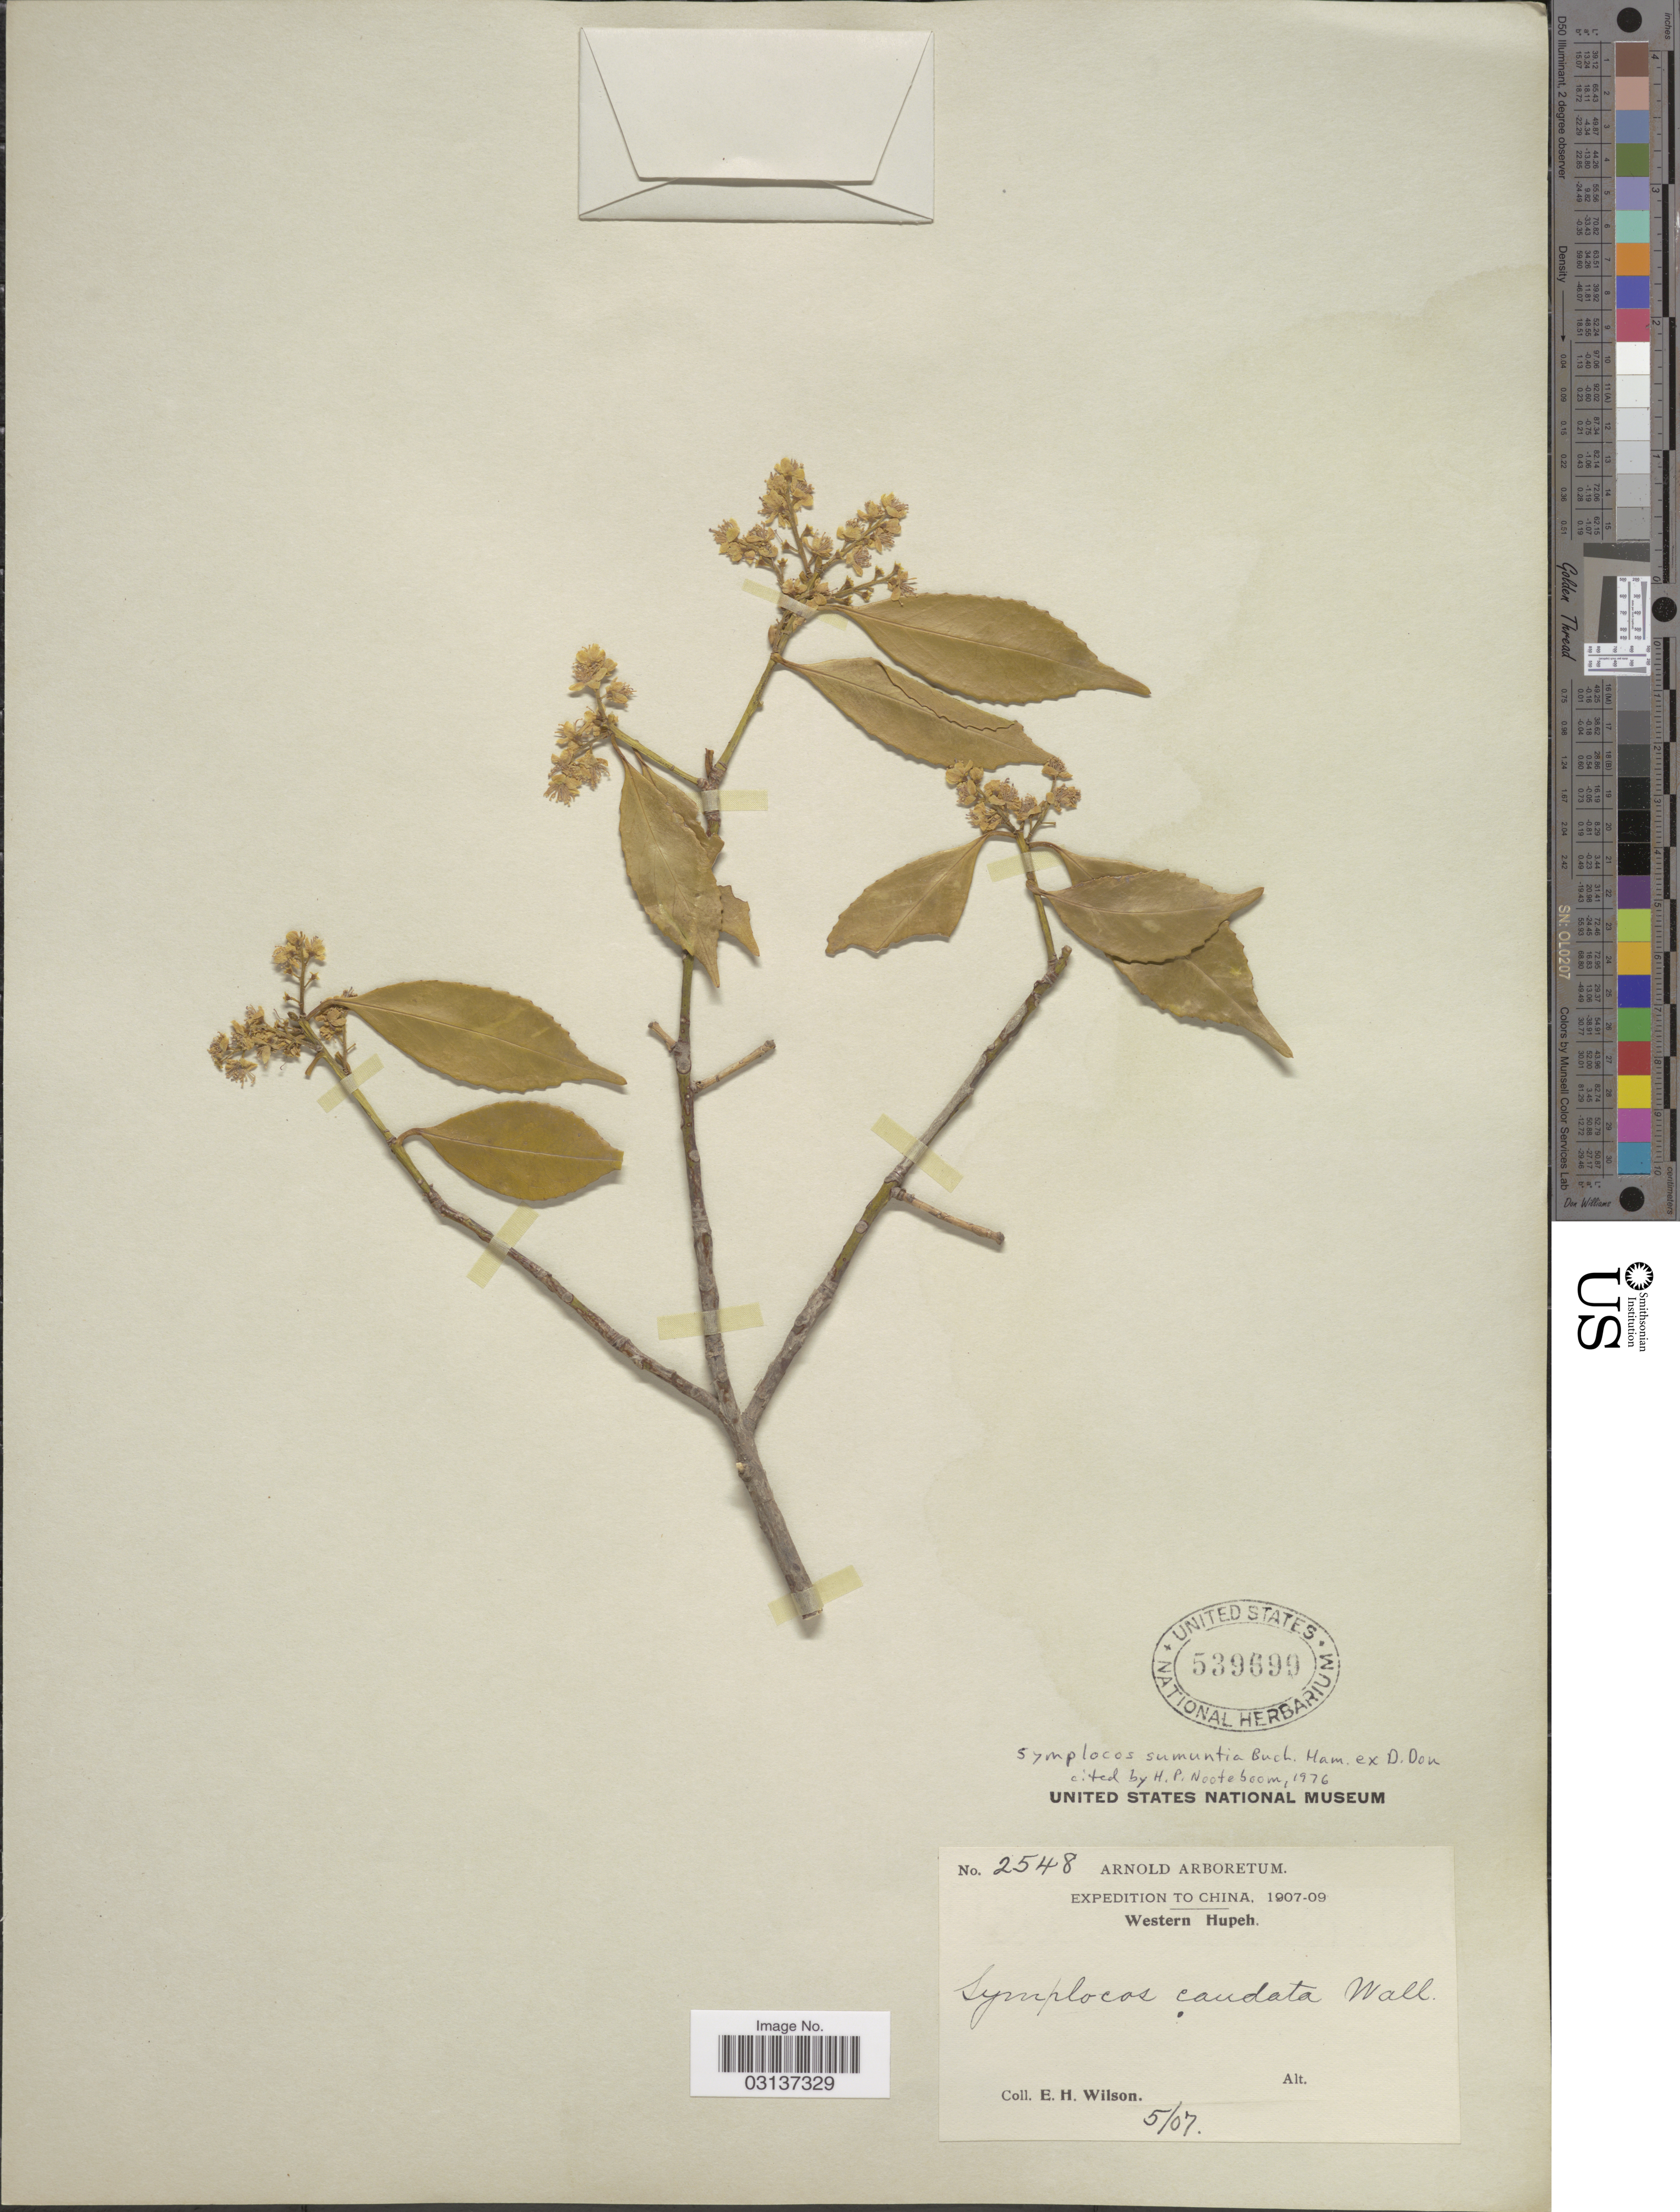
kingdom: Plantae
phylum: Tracheophyta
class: Magnoliopsida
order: Ericales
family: Symplocaceae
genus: Symplocos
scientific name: Symplocos sumuntia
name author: Buch.-Ham. ex D. Don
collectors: E. Wilson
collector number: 2548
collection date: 1907-05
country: China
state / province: Hubei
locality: Western Hupeh.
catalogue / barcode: US 539699